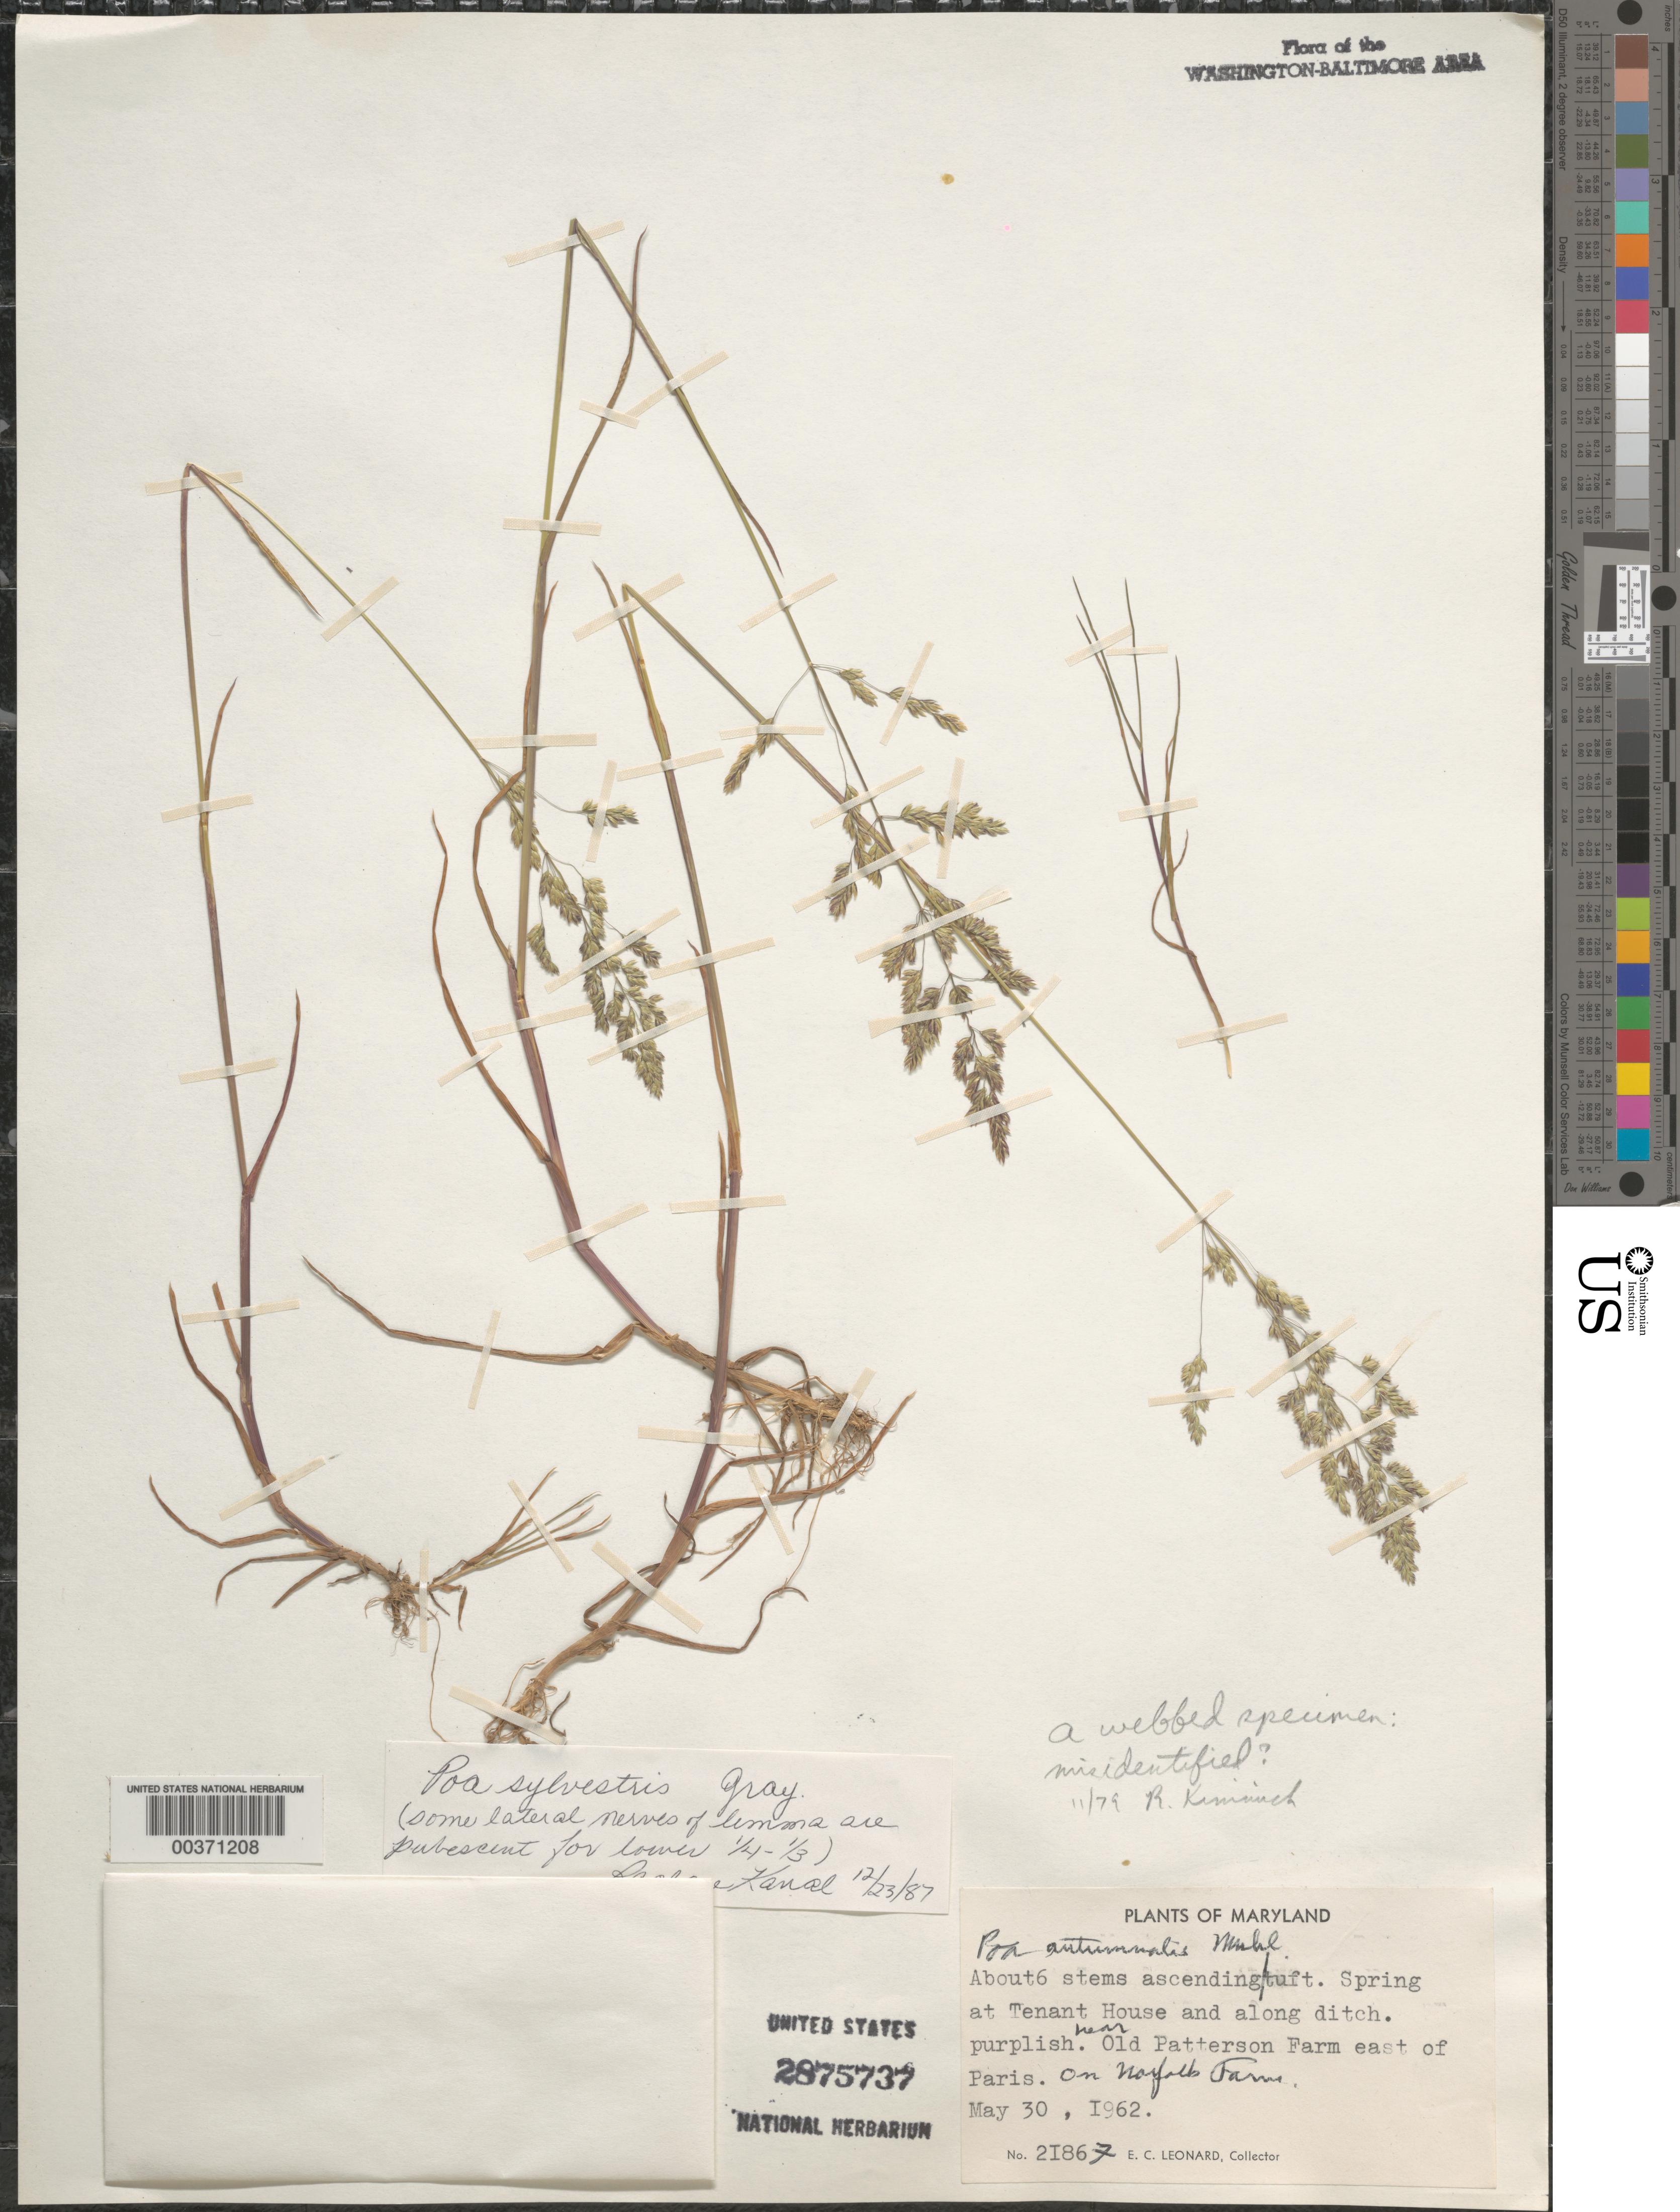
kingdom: Plantae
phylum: Tracheophyta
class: Liliopsida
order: Poales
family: Poaceae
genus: Poa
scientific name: Poa sylvestris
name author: A. Gray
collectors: E. C. Leonard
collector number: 21867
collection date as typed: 30 May 1962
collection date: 1962-05-30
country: United States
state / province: Maryland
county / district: Calvert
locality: East of Paris, Patterson Farm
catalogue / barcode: US 2875737